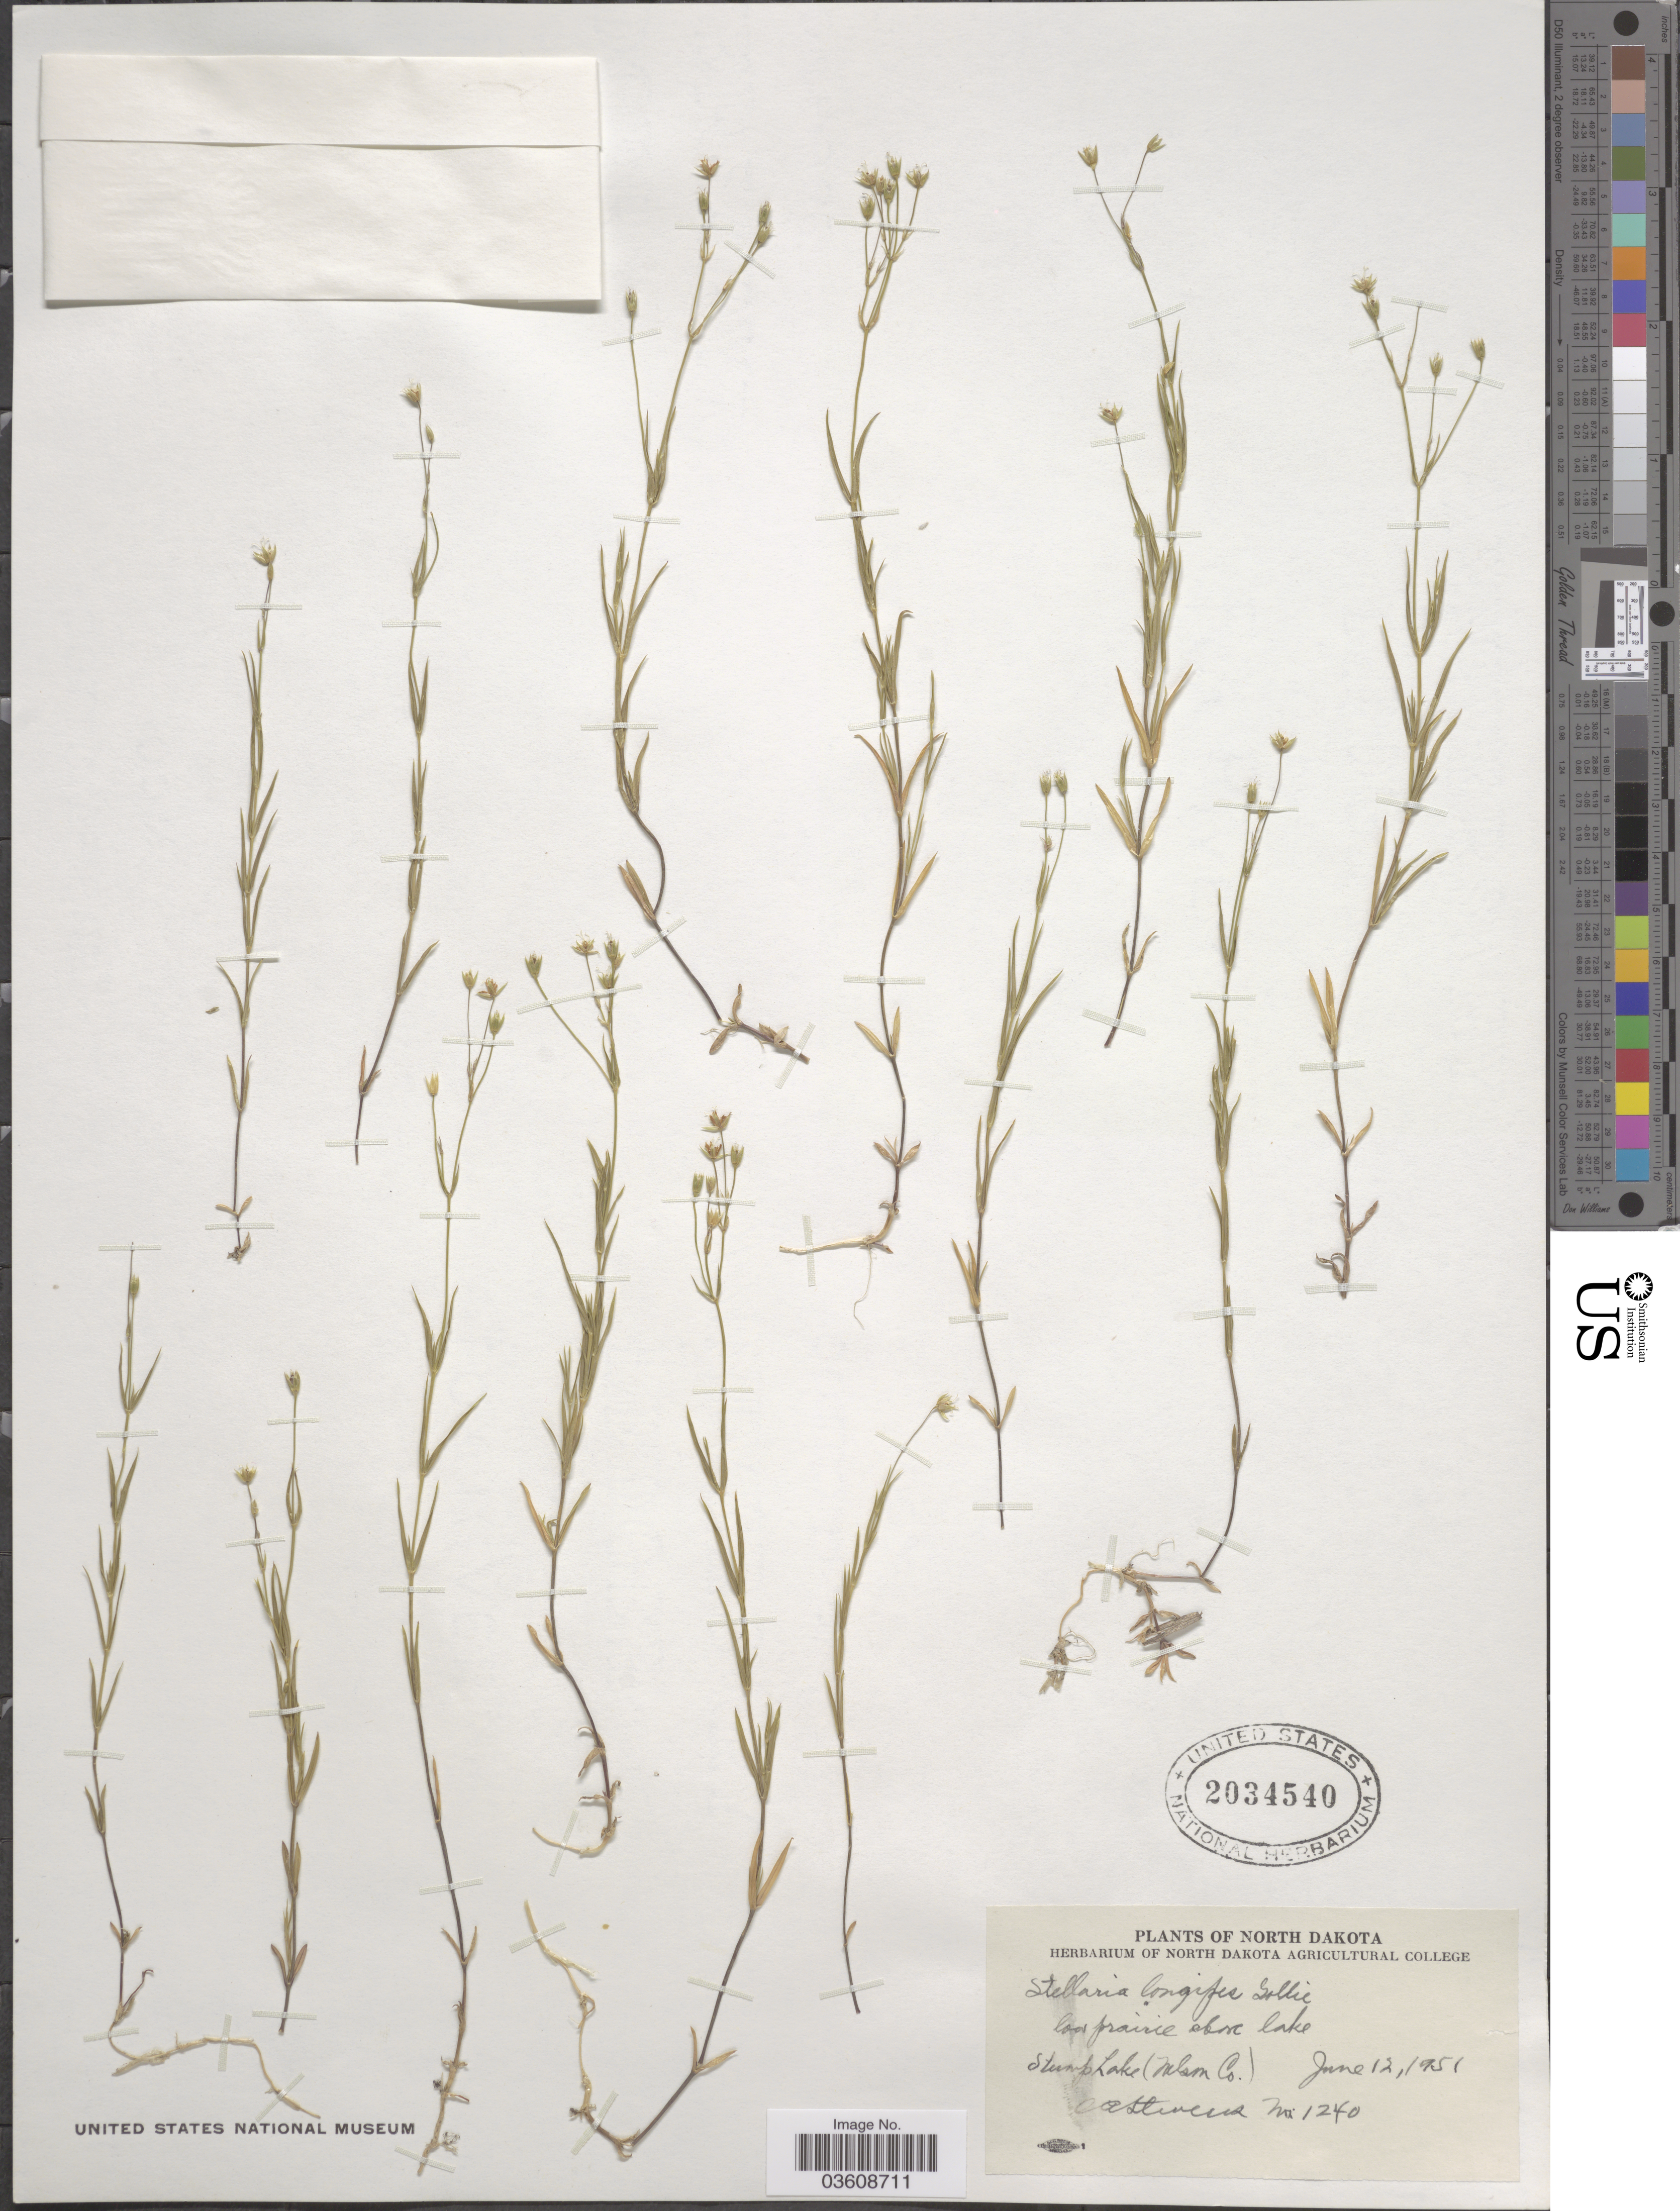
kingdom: Plantae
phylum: Tracheophyta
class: Magnoliopsida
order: Caryophyllales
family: Caryophyllaceae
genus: Stellaria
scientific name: Stellaria longipes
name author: Goldie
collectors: O. A. Stevens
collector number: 1240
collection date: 1951-06-12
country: United States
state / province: North Dakota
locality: Stump Lake (Nelson Co.).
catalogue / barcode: US 2034540